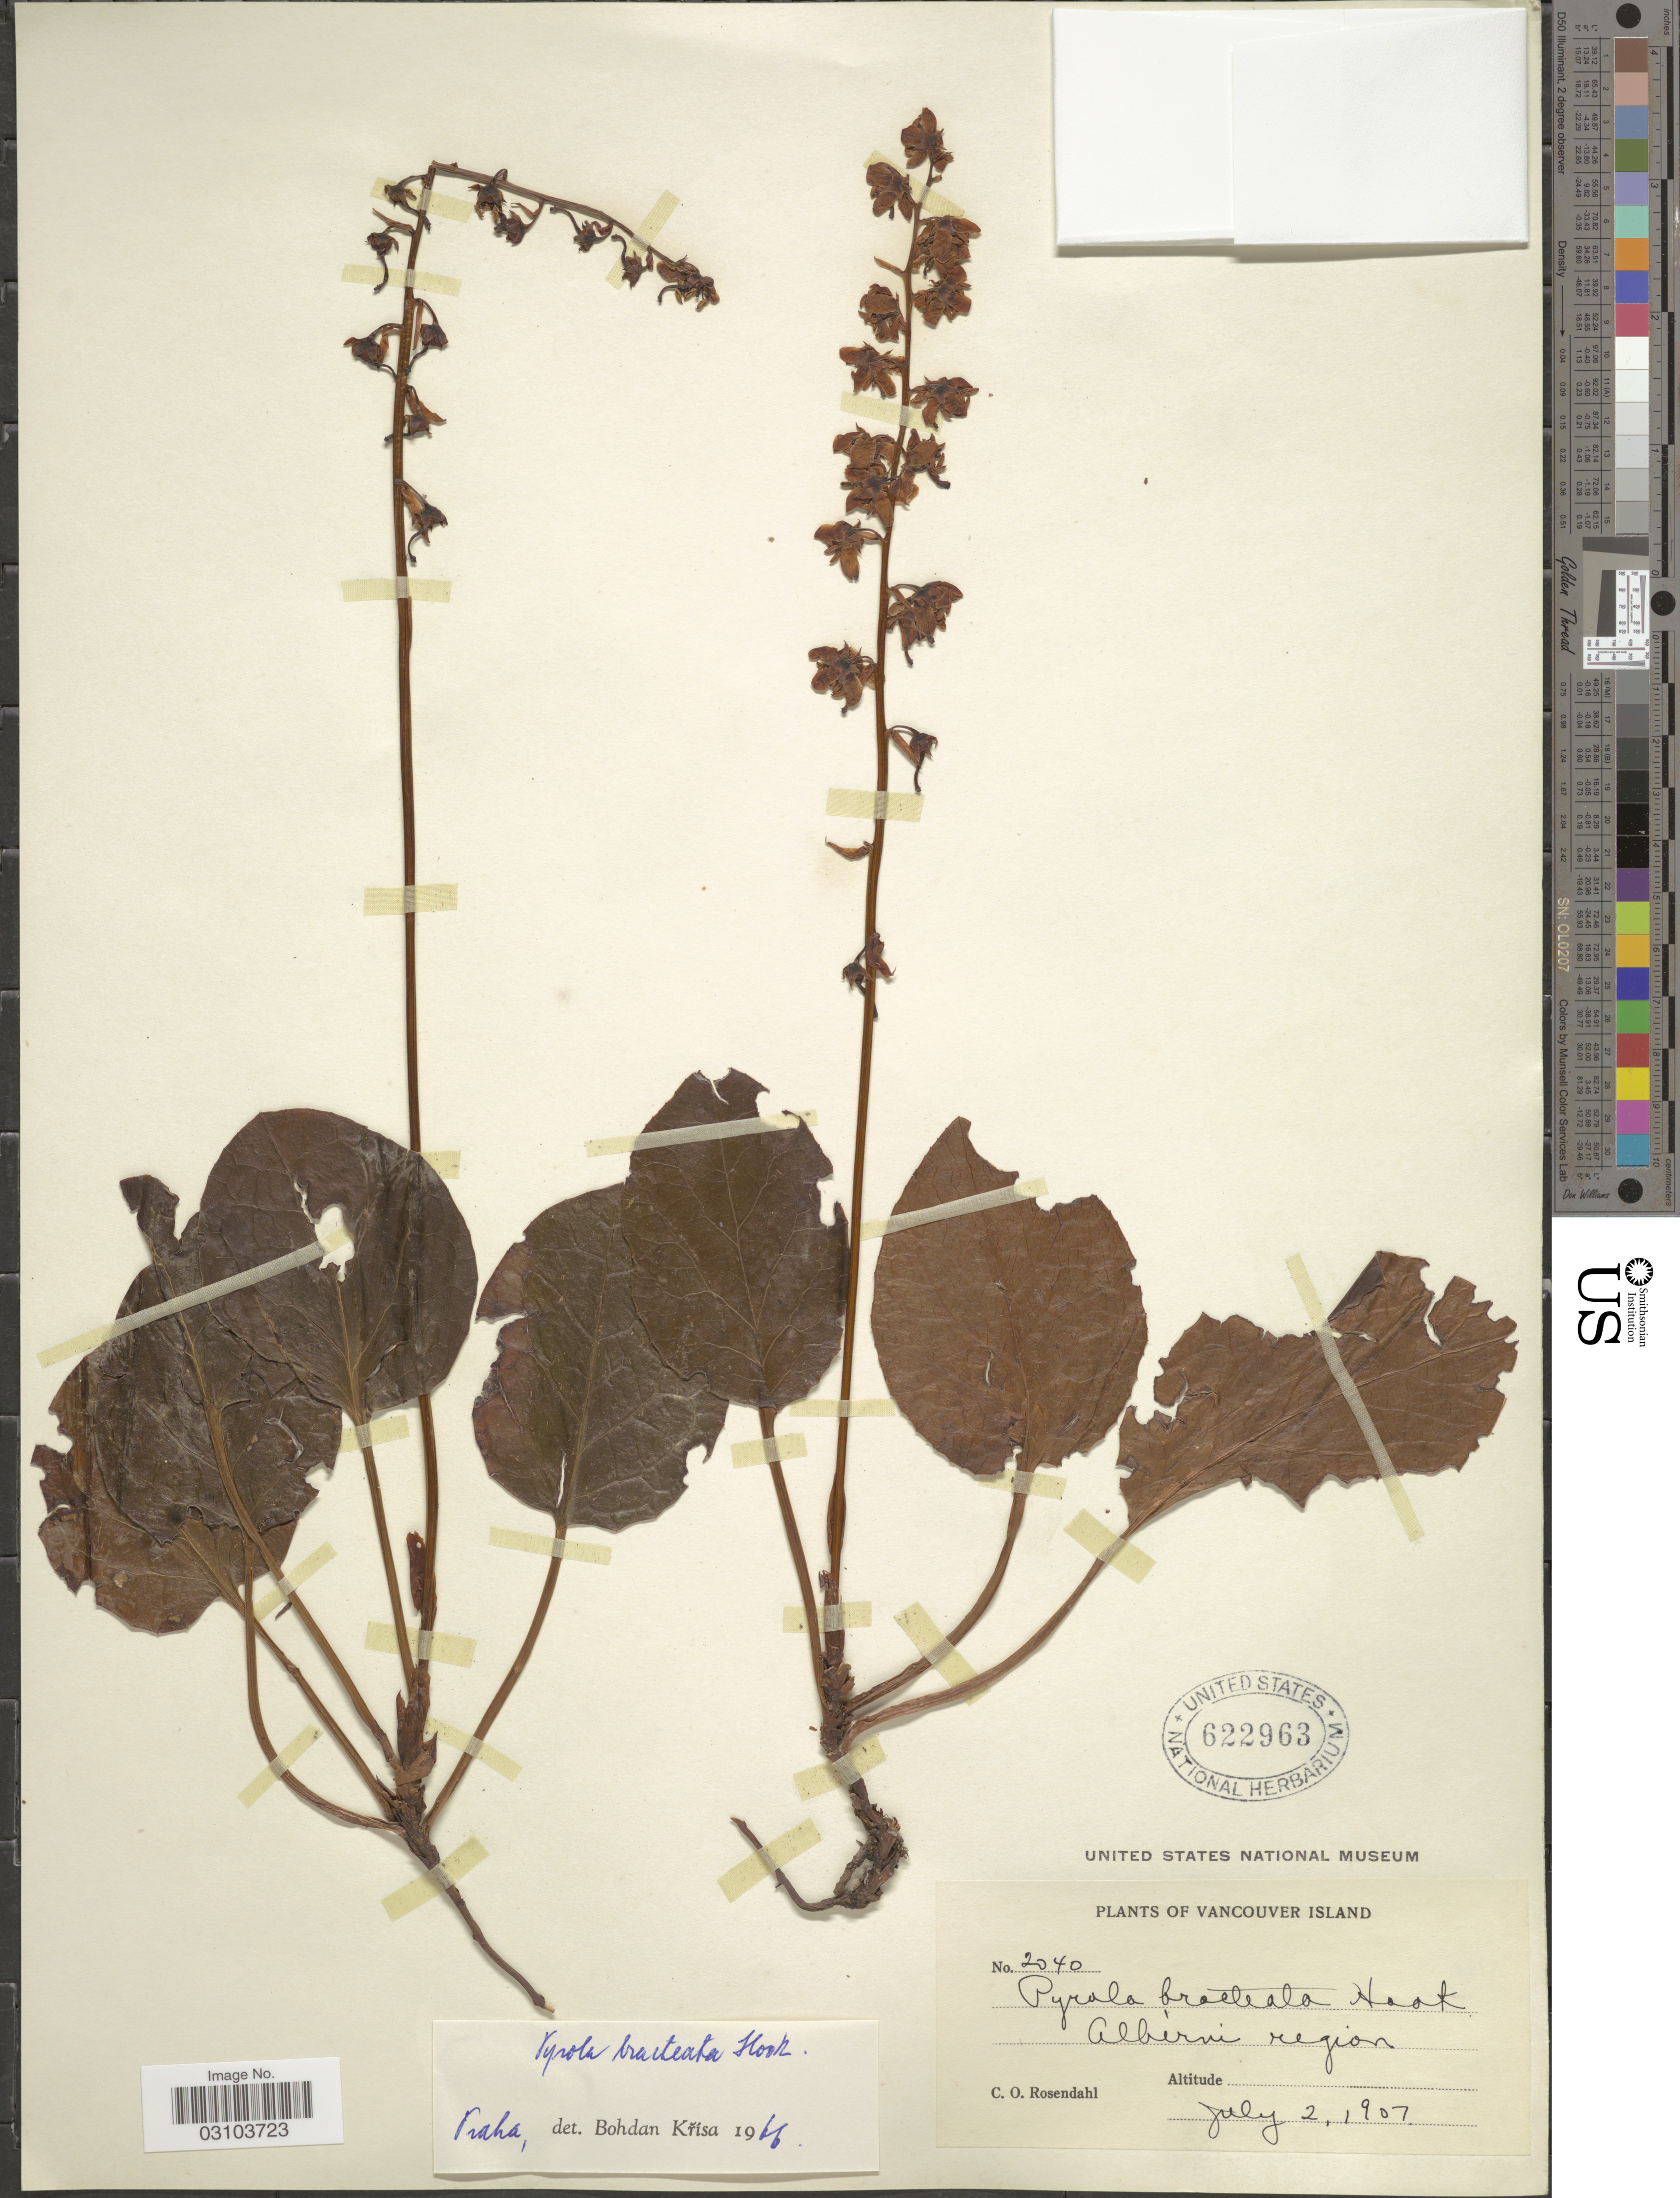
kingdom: Plantae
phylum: Tracheophyta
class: Magnoliopsida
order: Ericales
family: Ericaceae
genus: Pyrola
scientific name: Pyrola bracteata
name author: Hook.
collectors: C. O. Rosendahl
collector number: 2040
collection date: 1907-07-02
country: Canada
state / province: British Columbia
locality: Vancouver Island. Alberni region.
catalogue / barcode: US 622963